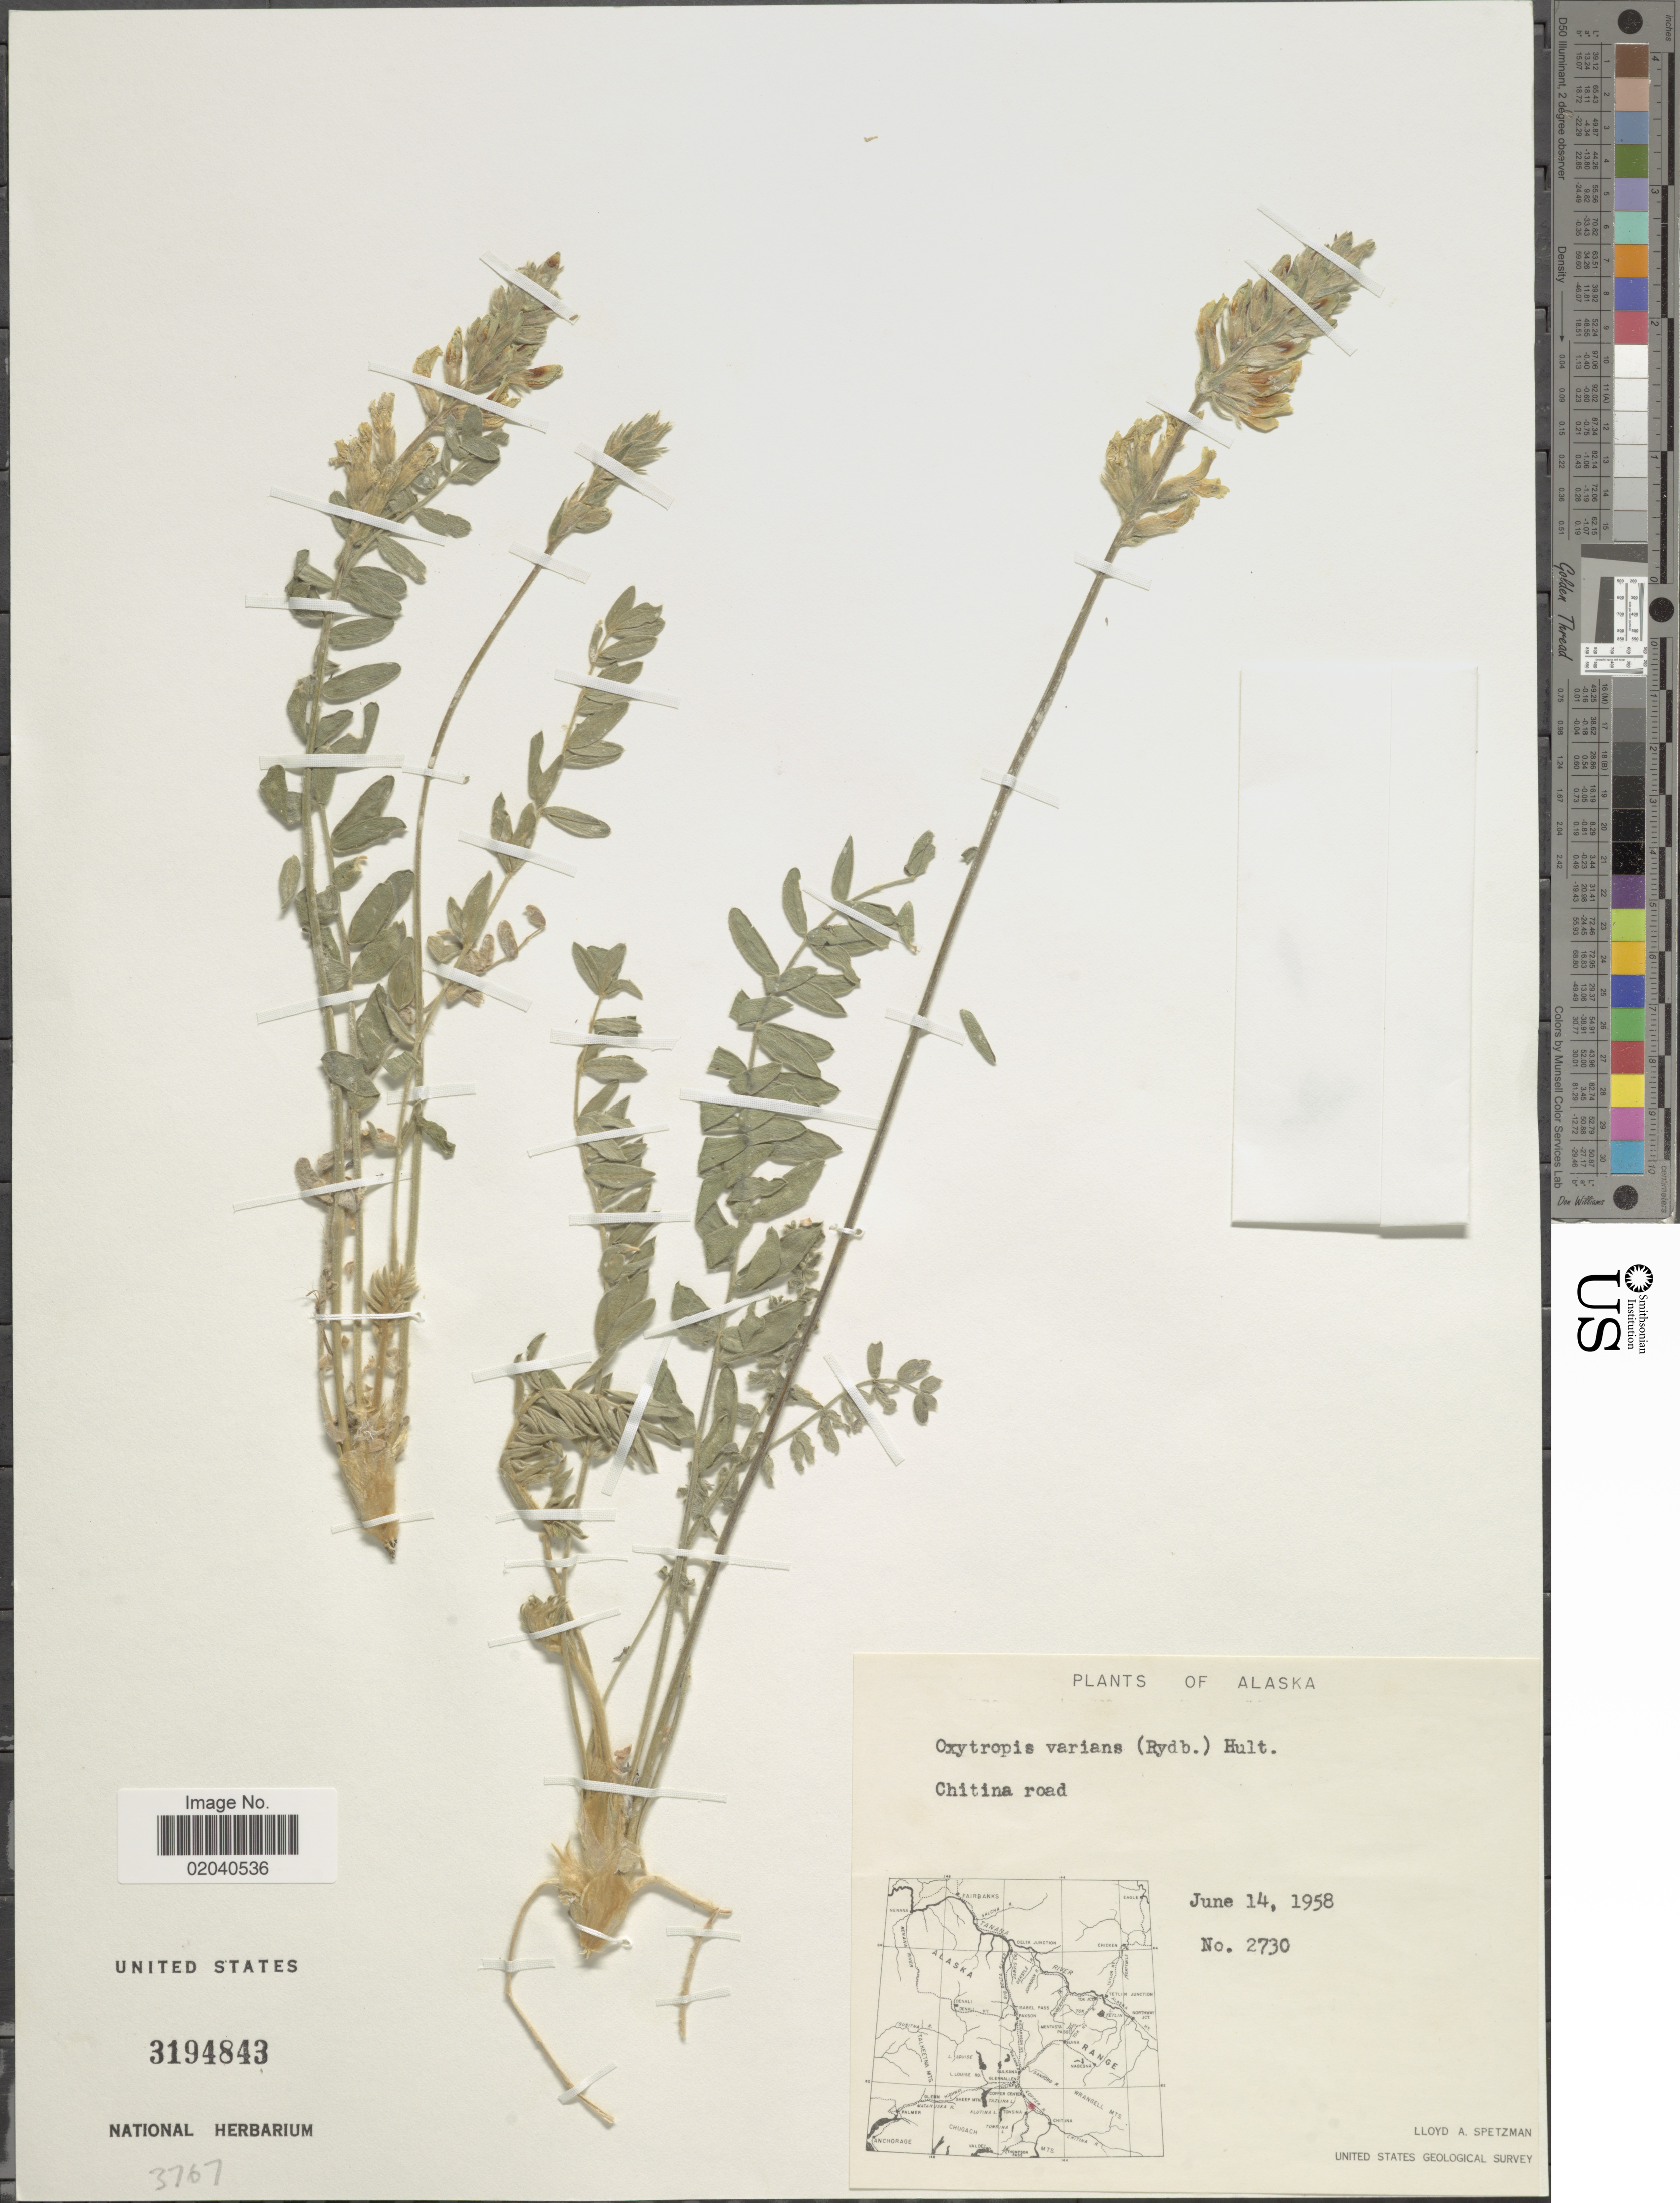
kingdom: Plantae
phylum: Tracheophyta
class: Magnoliopsida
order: Fabales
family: Fabaceae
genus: Oxytropis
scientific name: Oxytropis campestris var. varians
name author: (Rydb.) Barneby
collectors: L. Spetzman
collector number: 2730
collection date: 1958-06-14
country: United States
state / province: Alaska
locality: Chitina Road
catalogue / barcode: US 3194843